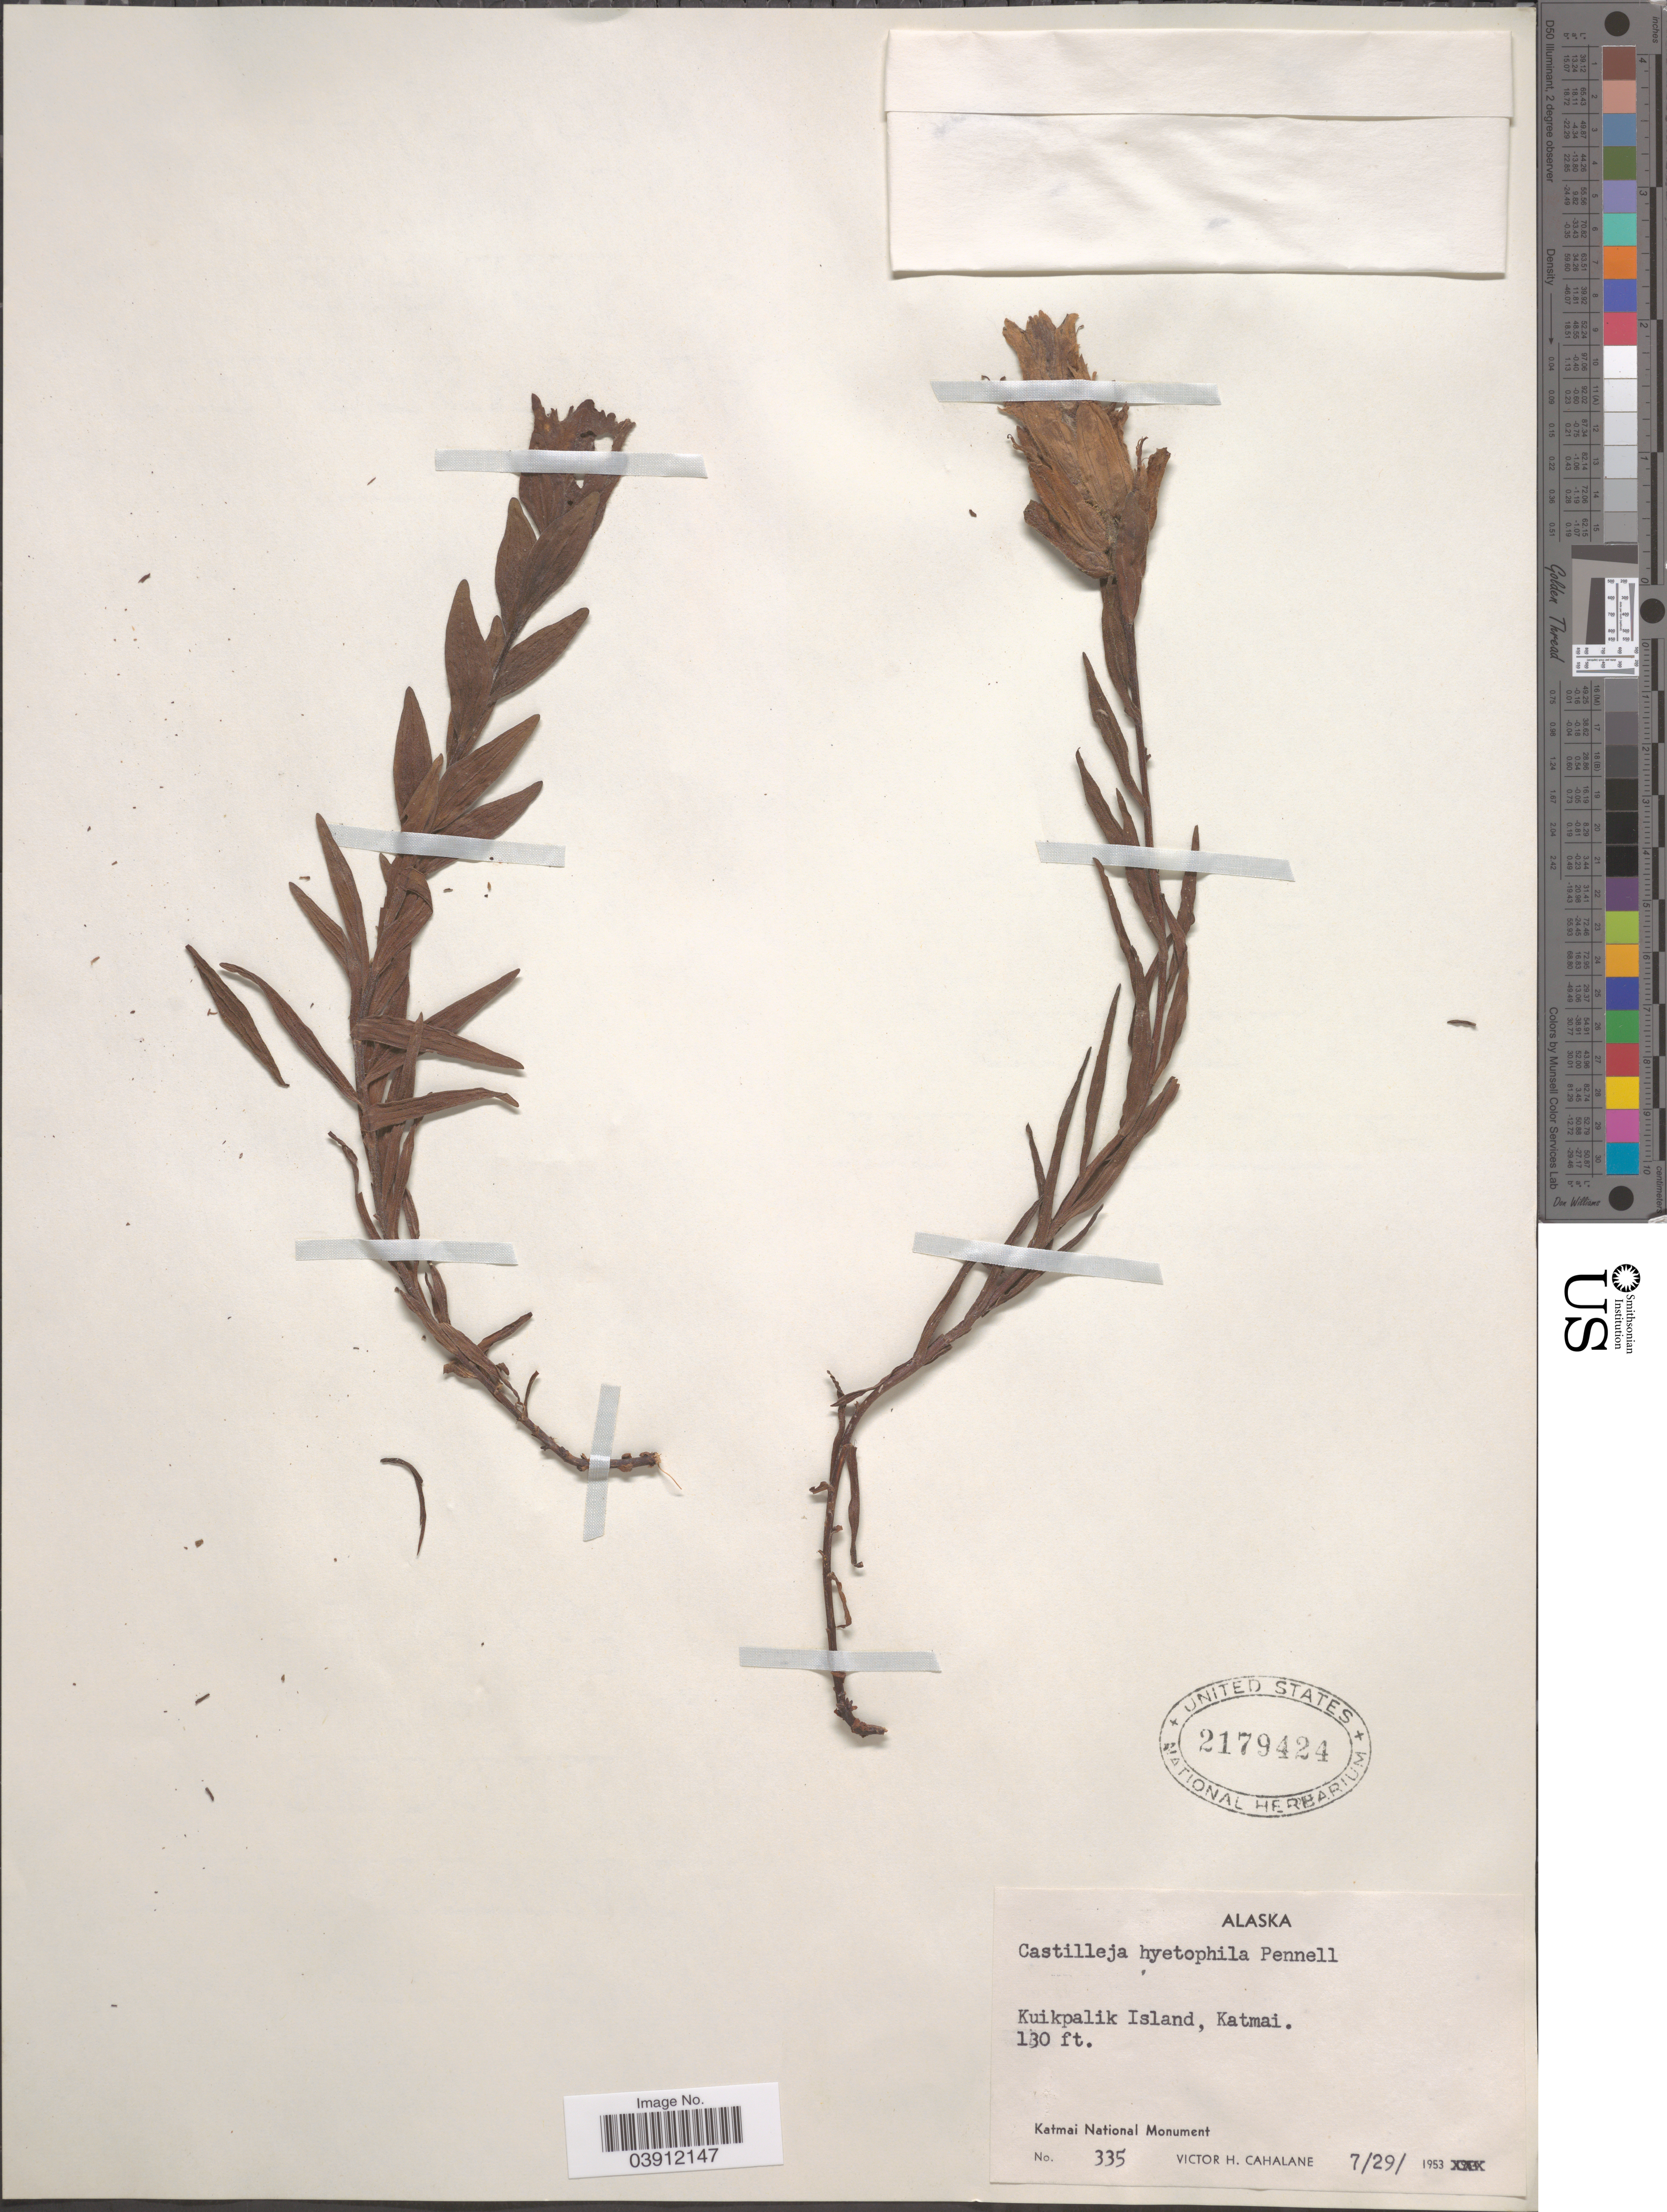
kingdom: Plantae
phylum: Tracheophyta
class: Magnoliopsida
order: Lamiales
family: Orobanchaceae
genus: Castilleja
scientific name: Castilleja hyetophila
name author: Pennell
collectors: V. Cahalane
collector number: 335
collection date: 1953-07-29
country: United States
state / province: Alaska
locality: Kuikpalik Island, Katmai. Katmai National Monument.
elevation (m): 40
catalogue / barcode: US 2179424